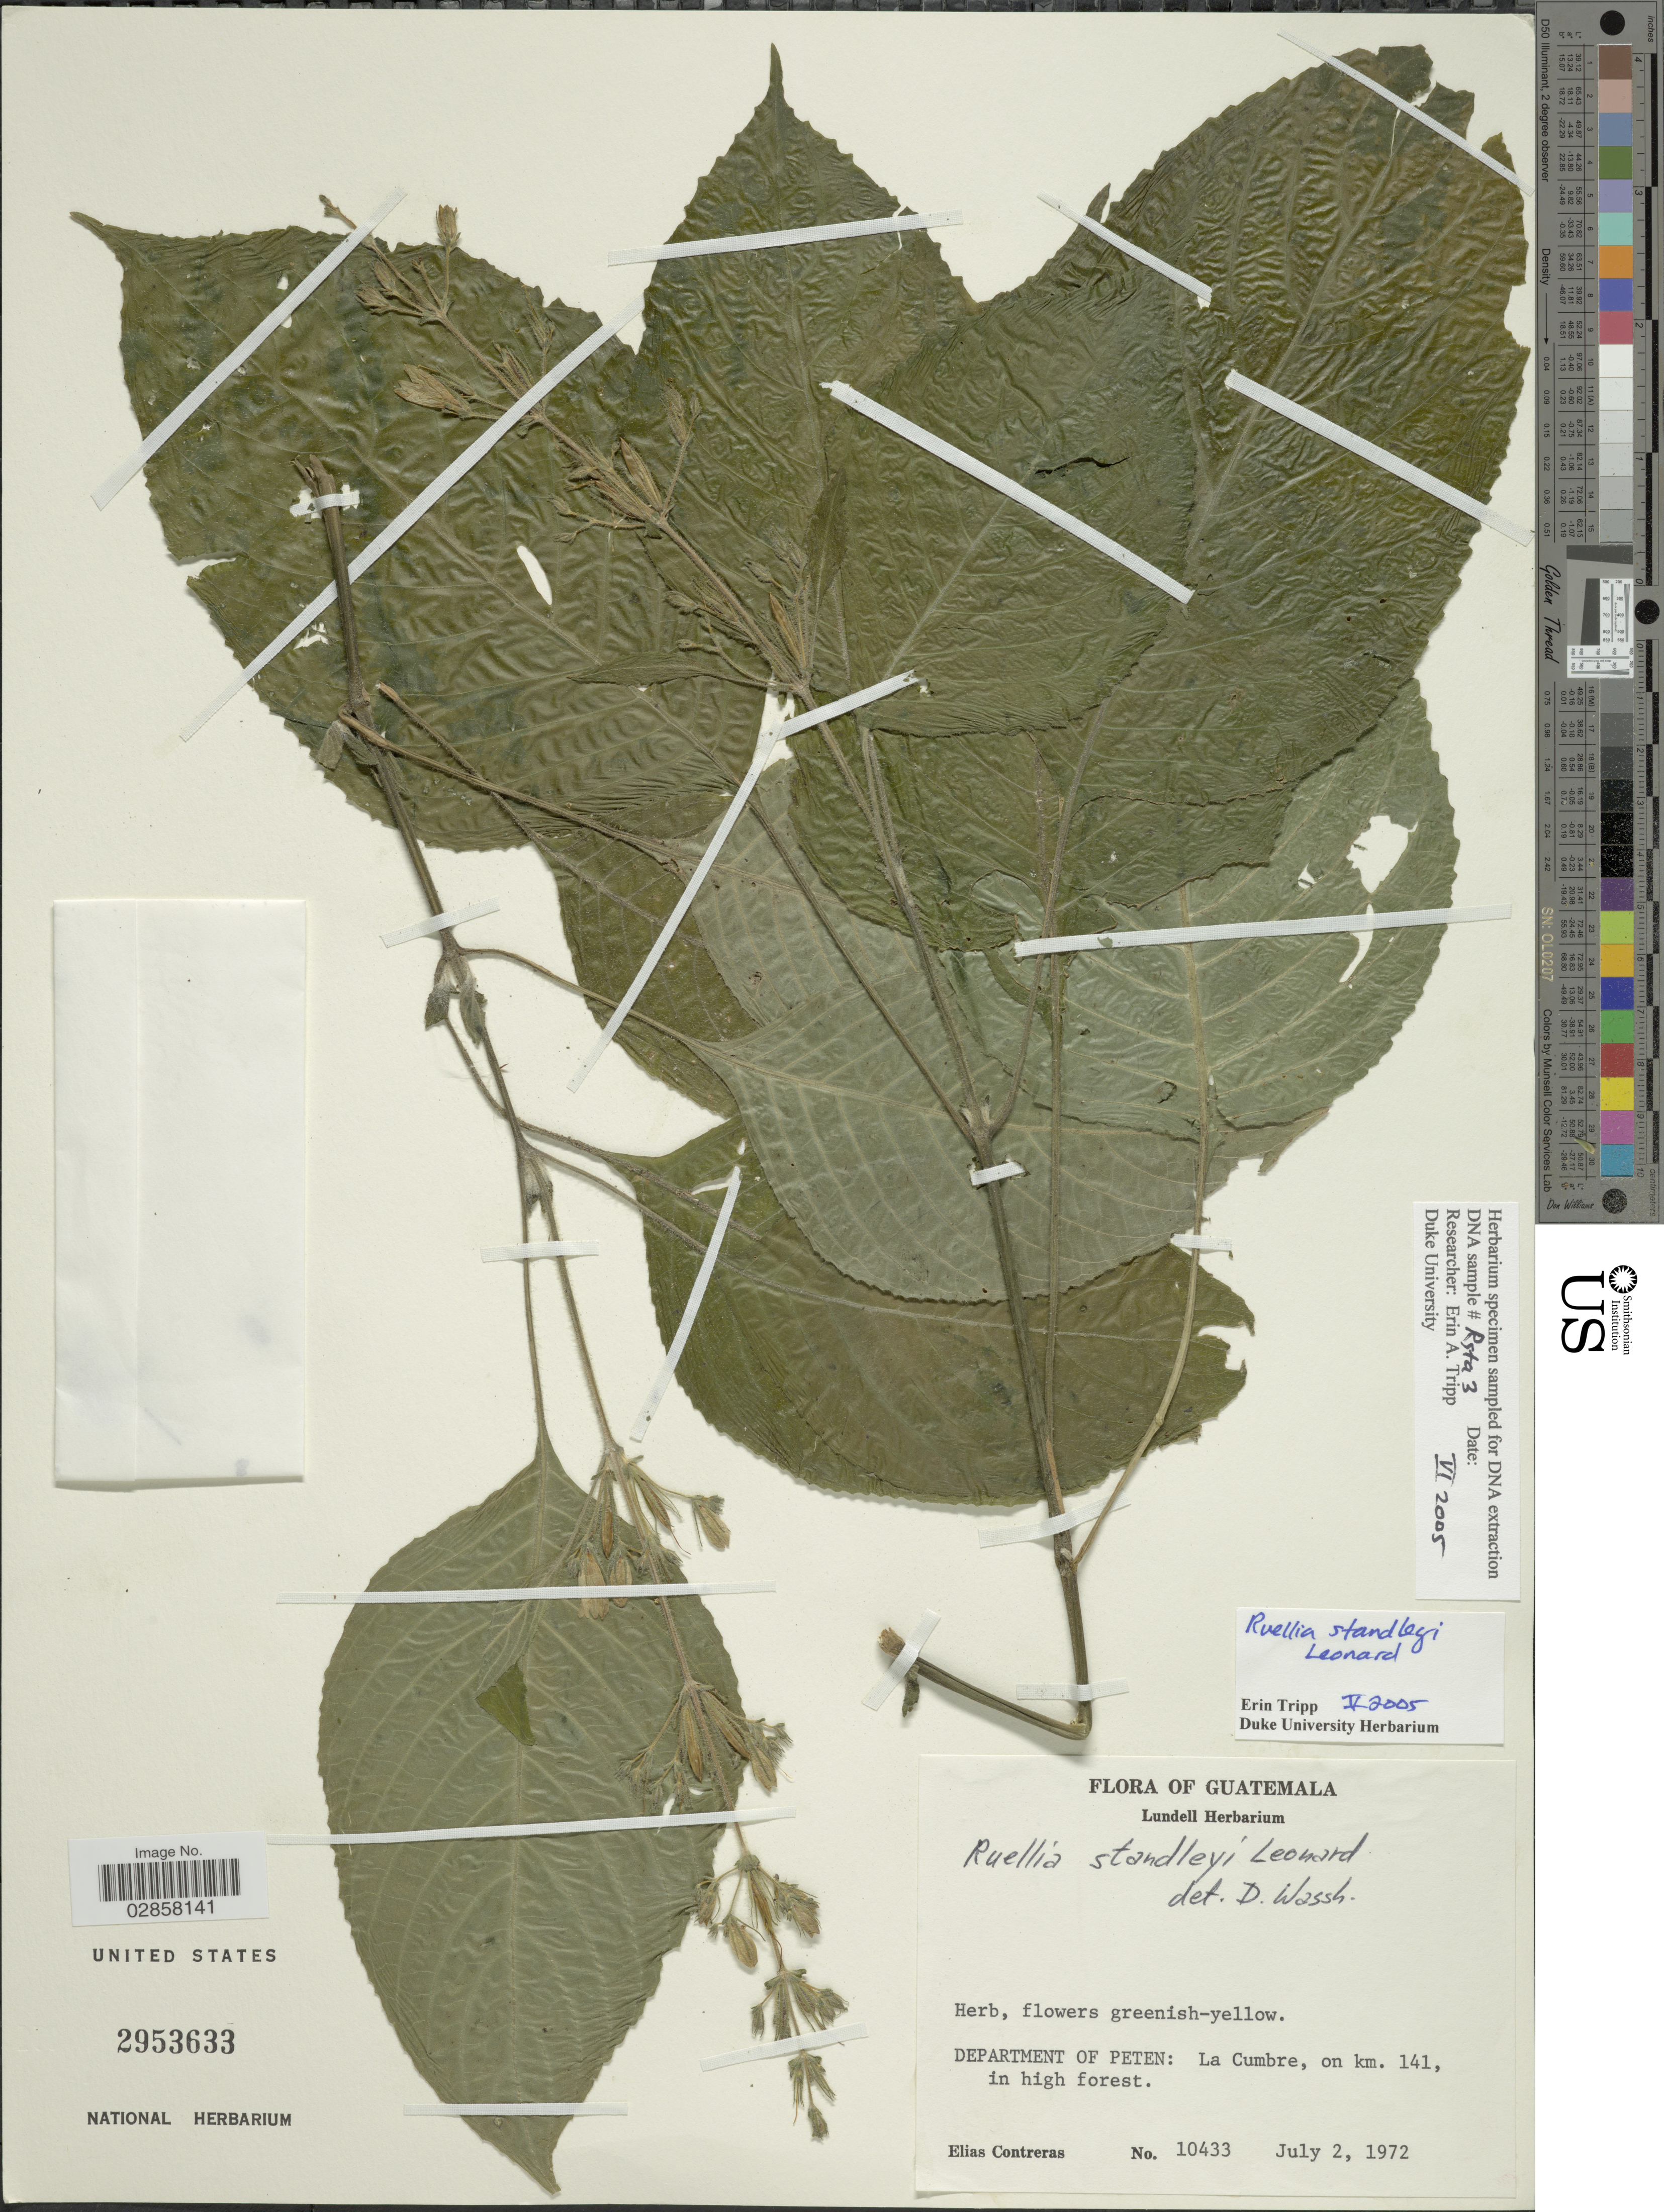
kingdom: Plantae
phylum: Tracheophyta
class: Magnoliopsida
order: Lamiales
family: Acanthaceae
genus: Ruellia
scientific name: Ruellia standleyi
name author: Leonard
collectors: E. Contreras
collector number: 10433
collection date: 1972-07-02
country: Guatemala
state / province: El Petén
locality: Department of Peten: La Cumbre, on km. 141, in high forest.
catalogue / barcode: US 2953633